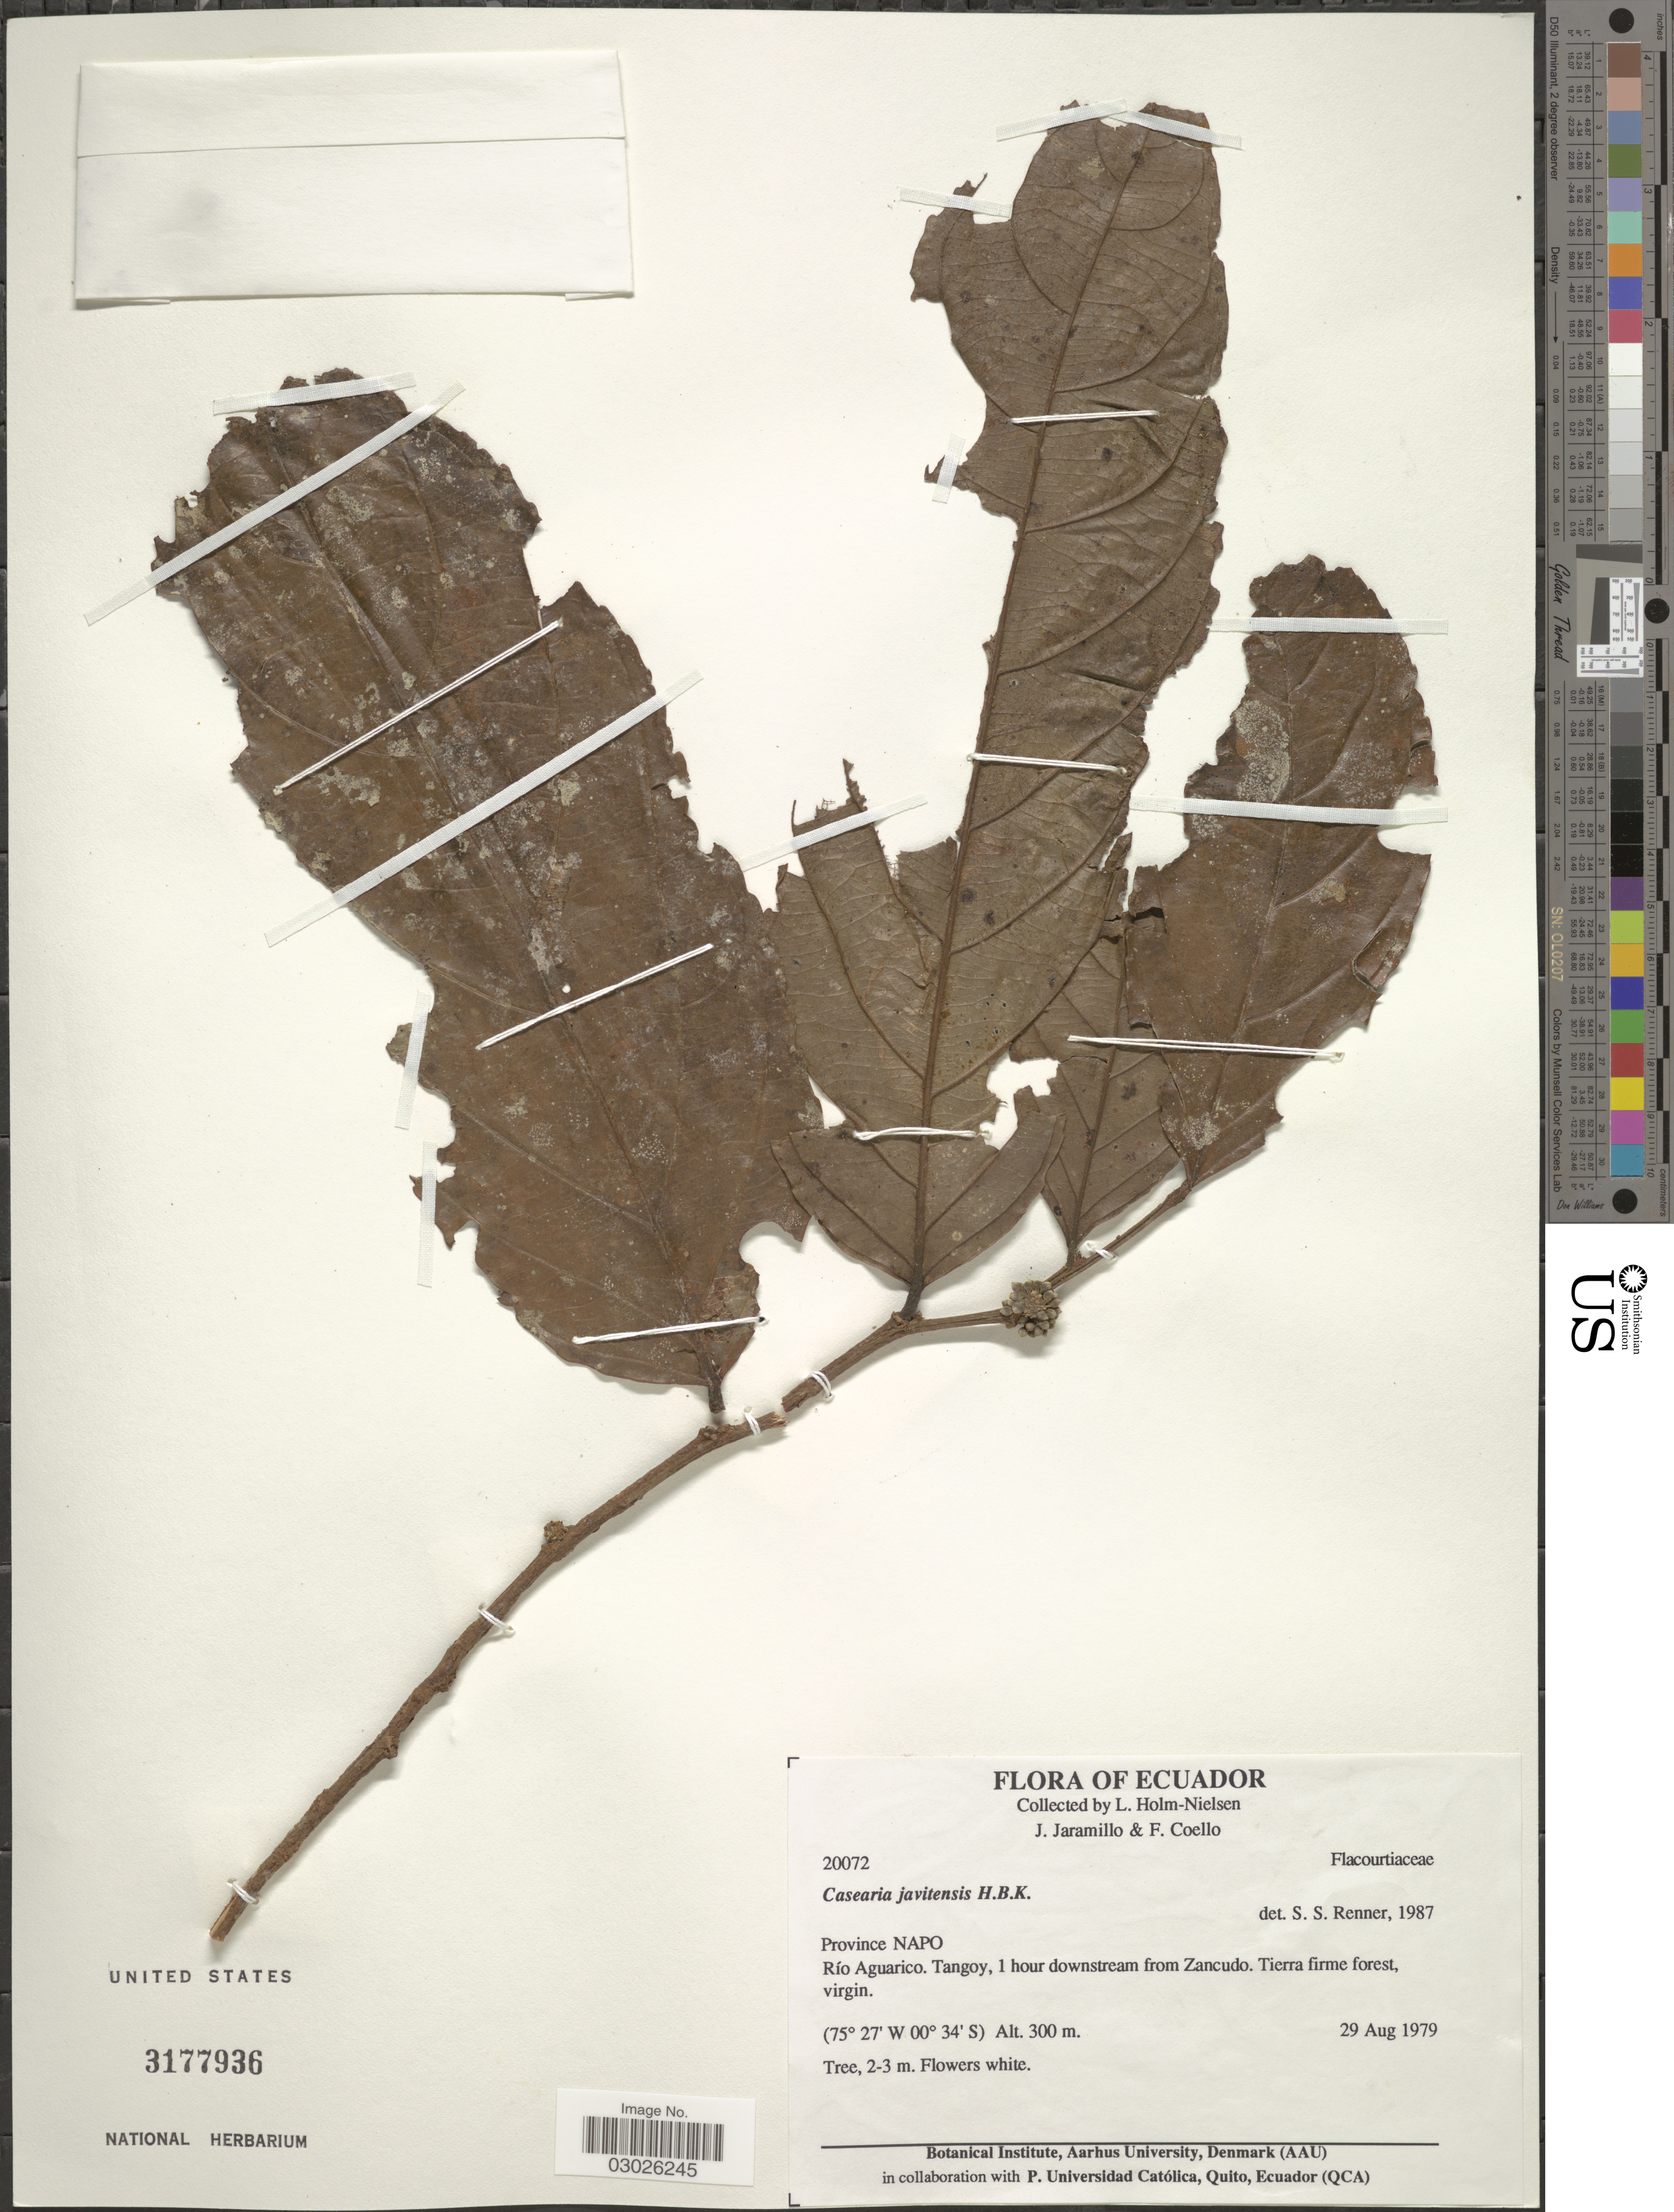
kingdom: Plantae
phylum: Tracheophyta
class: Magnoliopsida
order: Malpighiales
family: Salicaceae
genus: Piparea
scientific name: Piparea multiflora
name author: C.F. Gaertn.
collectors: L. Holm-Nielsen, J. Jaramillo & F. Coello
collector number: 20072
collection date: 1979-08-29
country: Ecuador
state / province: Napo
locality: Río Aguarico, Tangoy, 1 hour downstream from Zancudo, Tierra firme forest, virgin.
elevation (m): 300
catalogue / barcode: US 3177936